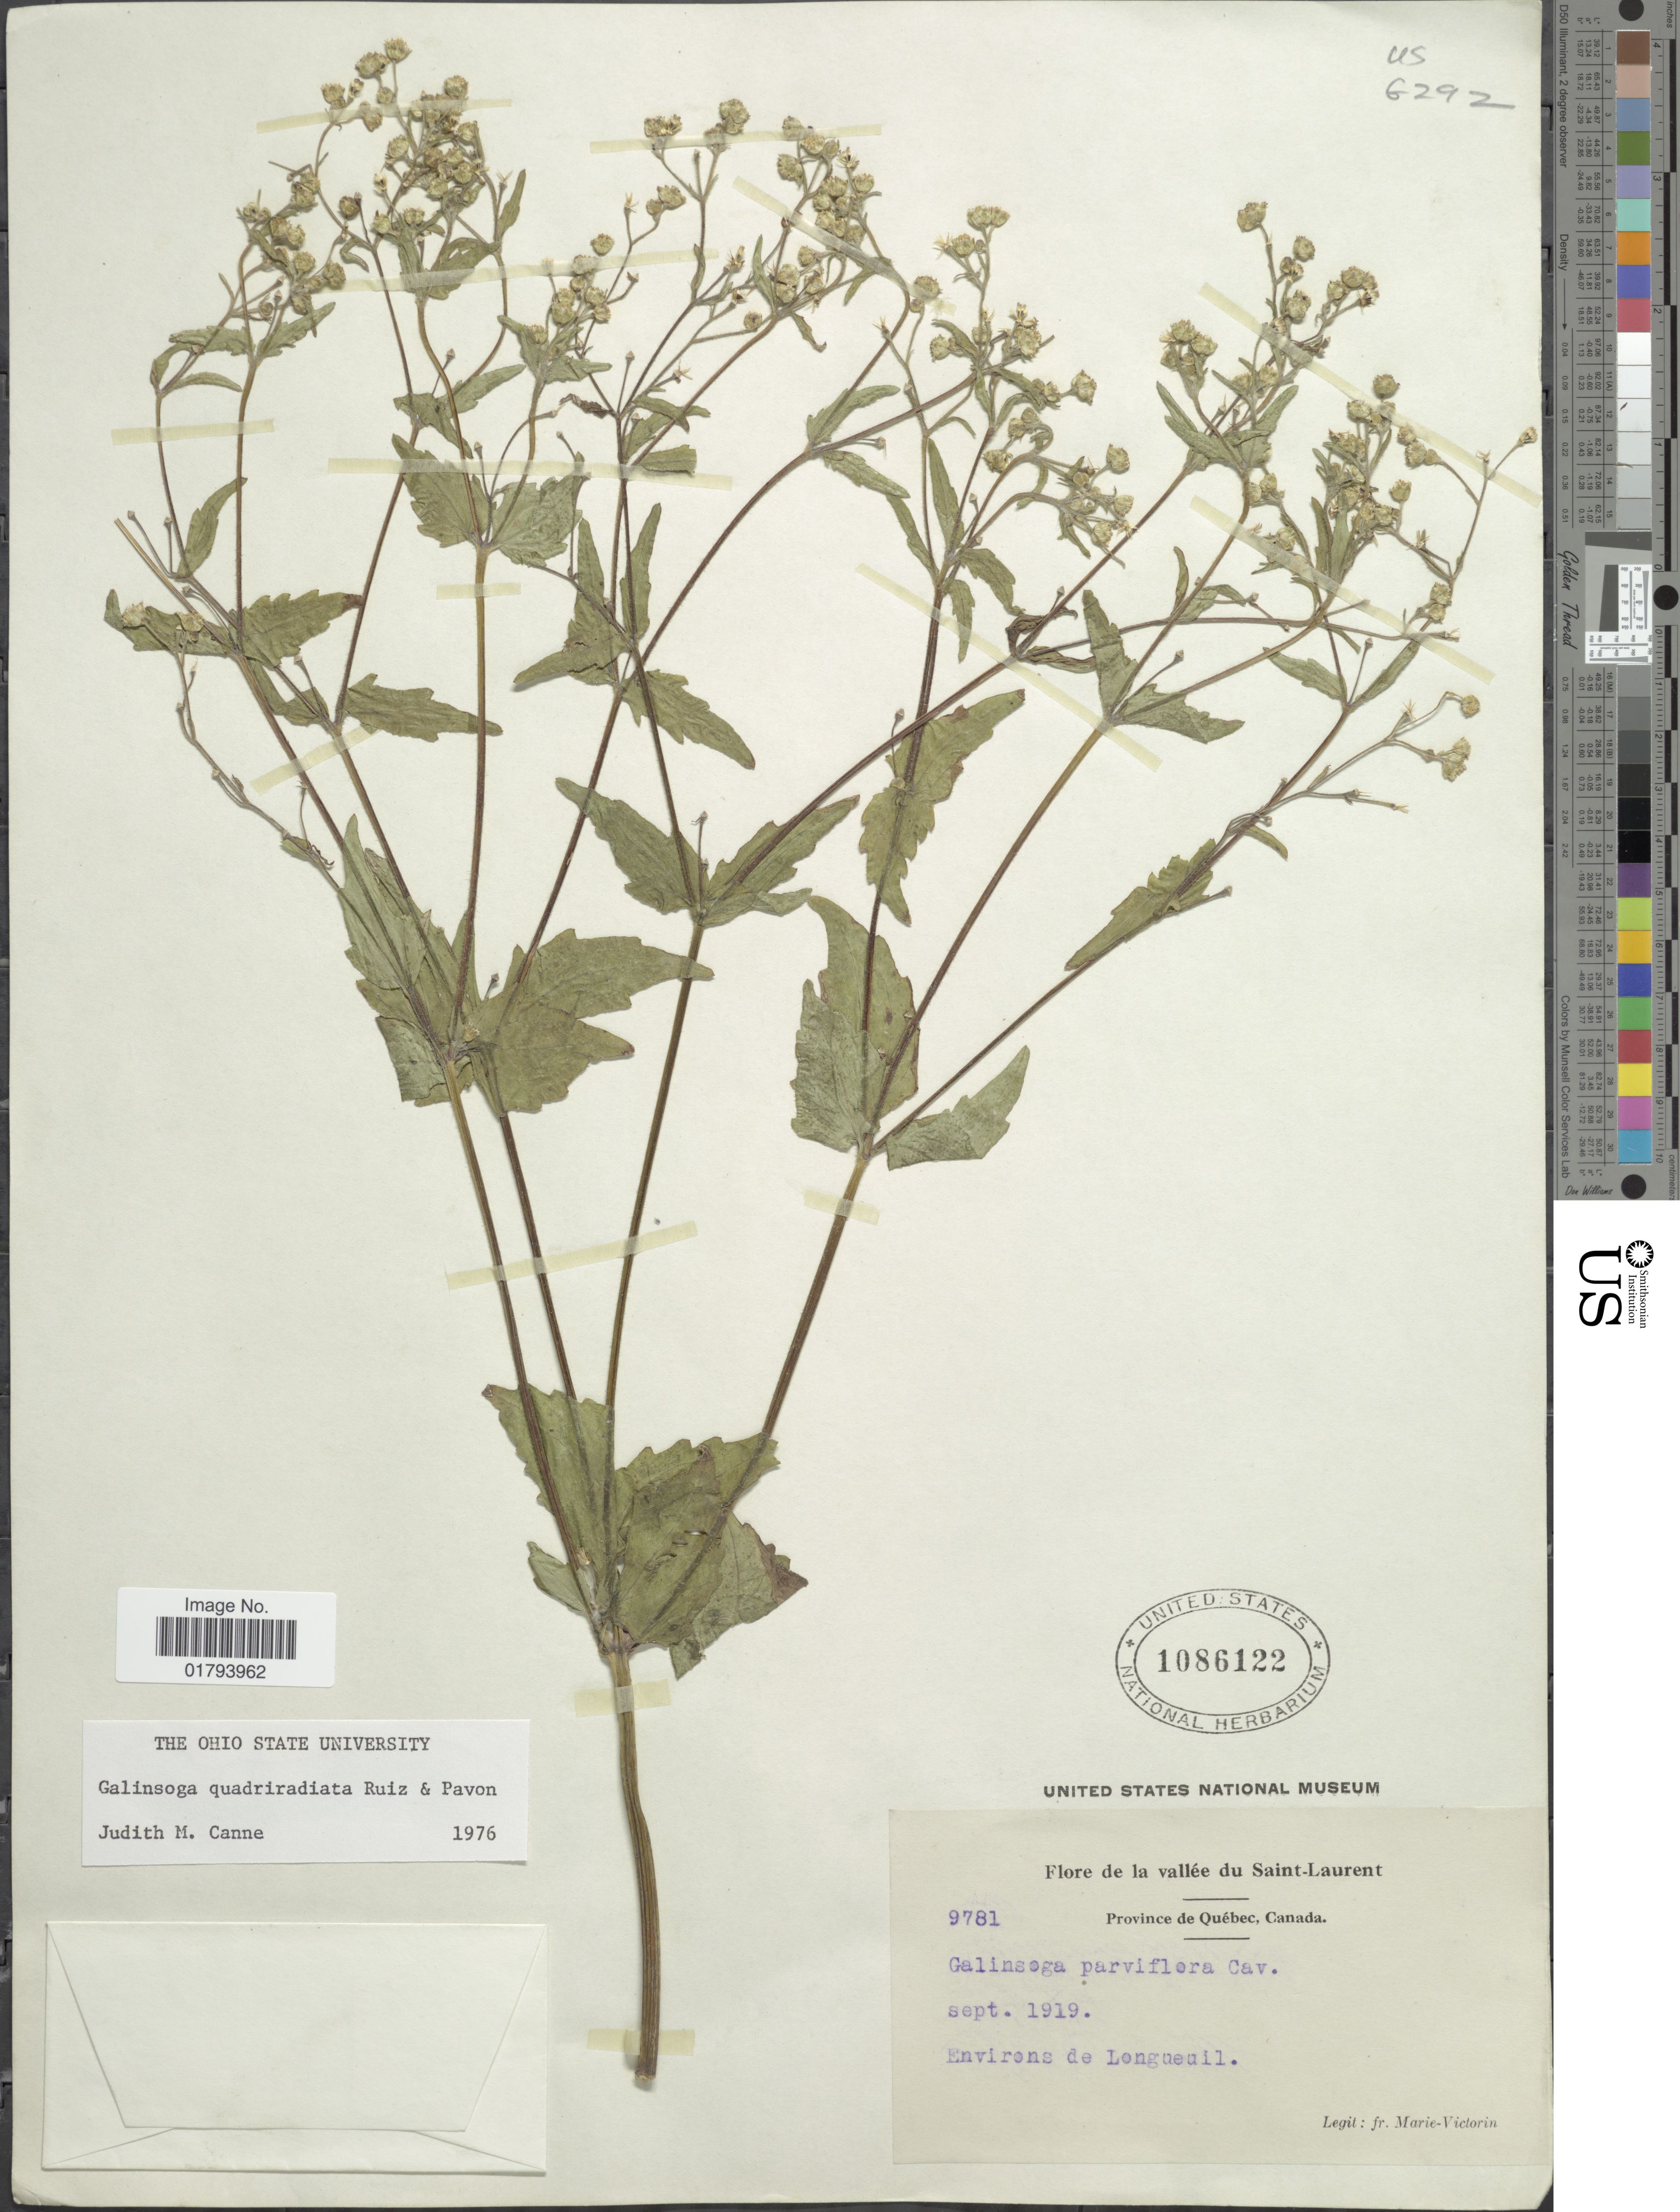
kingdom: Plantae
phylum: Tracheophyta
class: Magnoliopsida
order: Asterales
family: Asteraceae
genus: Galinsoga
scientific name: Galinsoga quadriradiata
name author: Ruiz & Pav.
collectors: Fr. Marie-Victorin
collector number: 9781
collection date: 1919-09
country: Canada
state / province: Quebec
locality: Vallee du Saint- Laurent, environs de Longueuil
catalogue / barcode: US 1086122